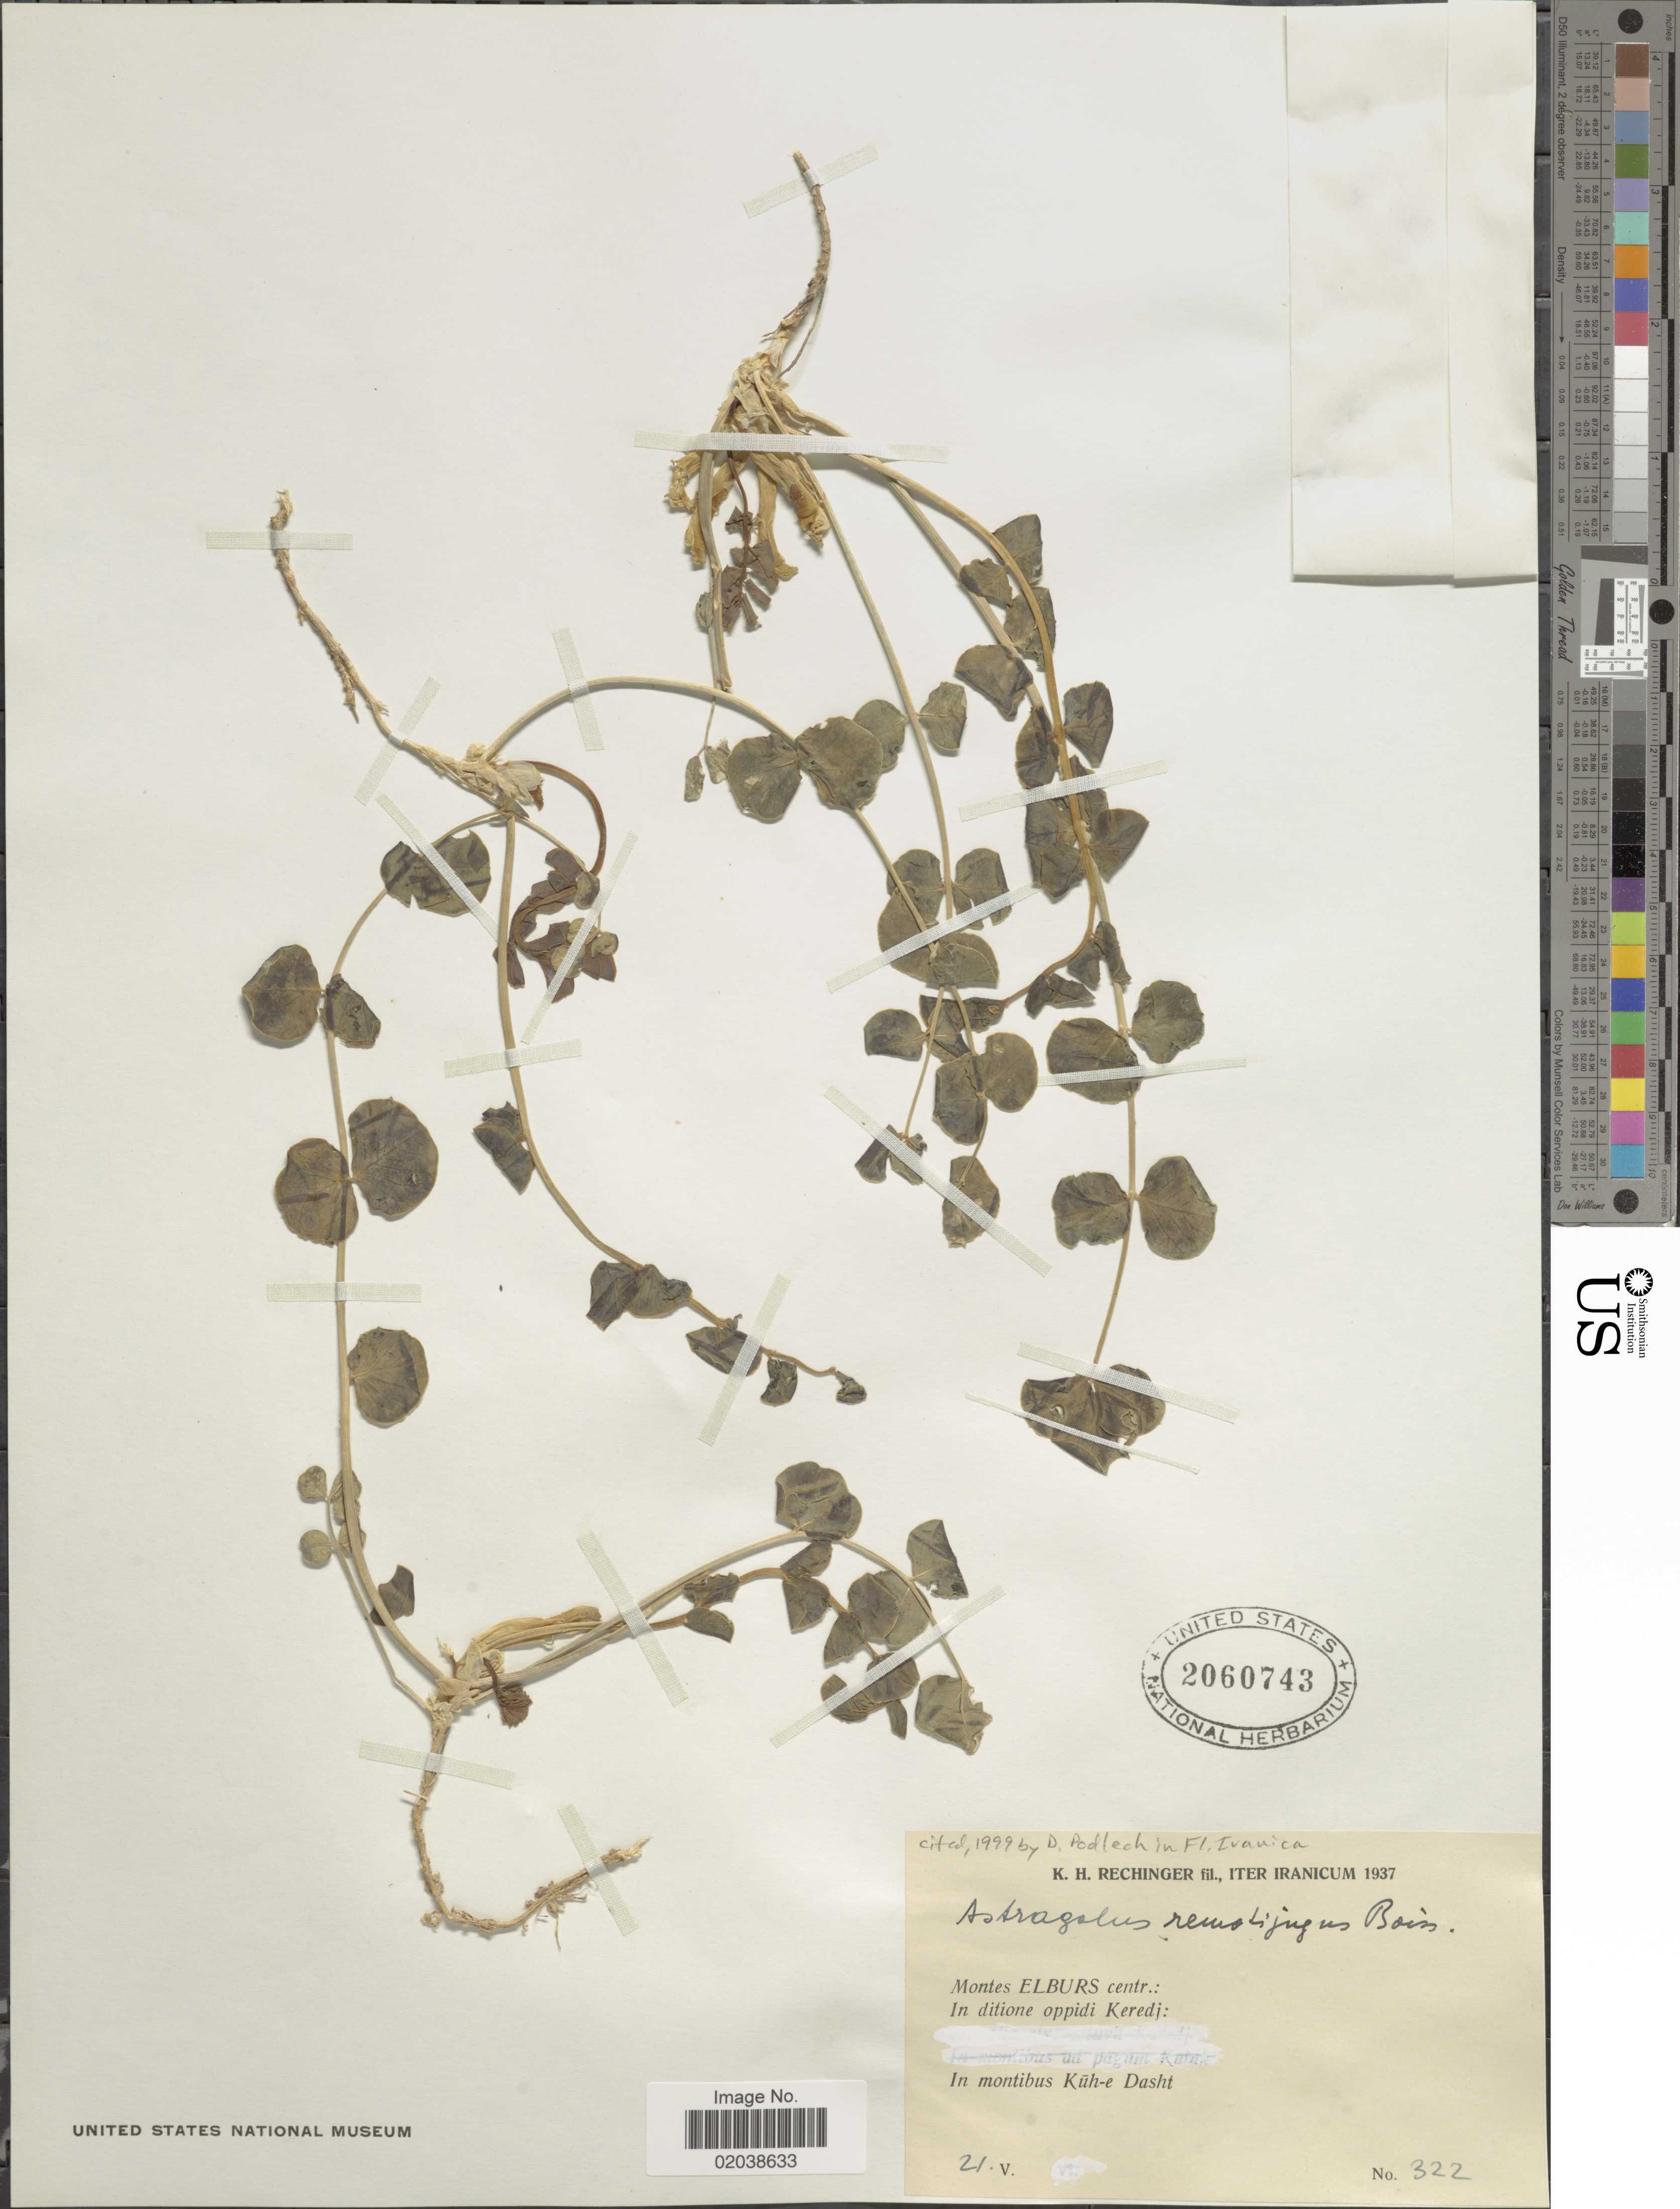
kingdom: Plantae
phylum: Tracheophyta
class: Magnoliopsida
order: Fabales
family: Fabaceae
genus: Astragalus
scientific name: Astragalus remotijugus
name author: Boiss. & Hohen.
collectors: K. H. Rechinger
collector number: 322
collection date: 1937-05-21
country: Iran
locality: Iranicum. Montes Elburs centr.: In ditione oppidi Keredj: in montibus Kuh-e Dasht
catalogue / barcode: US 2060743